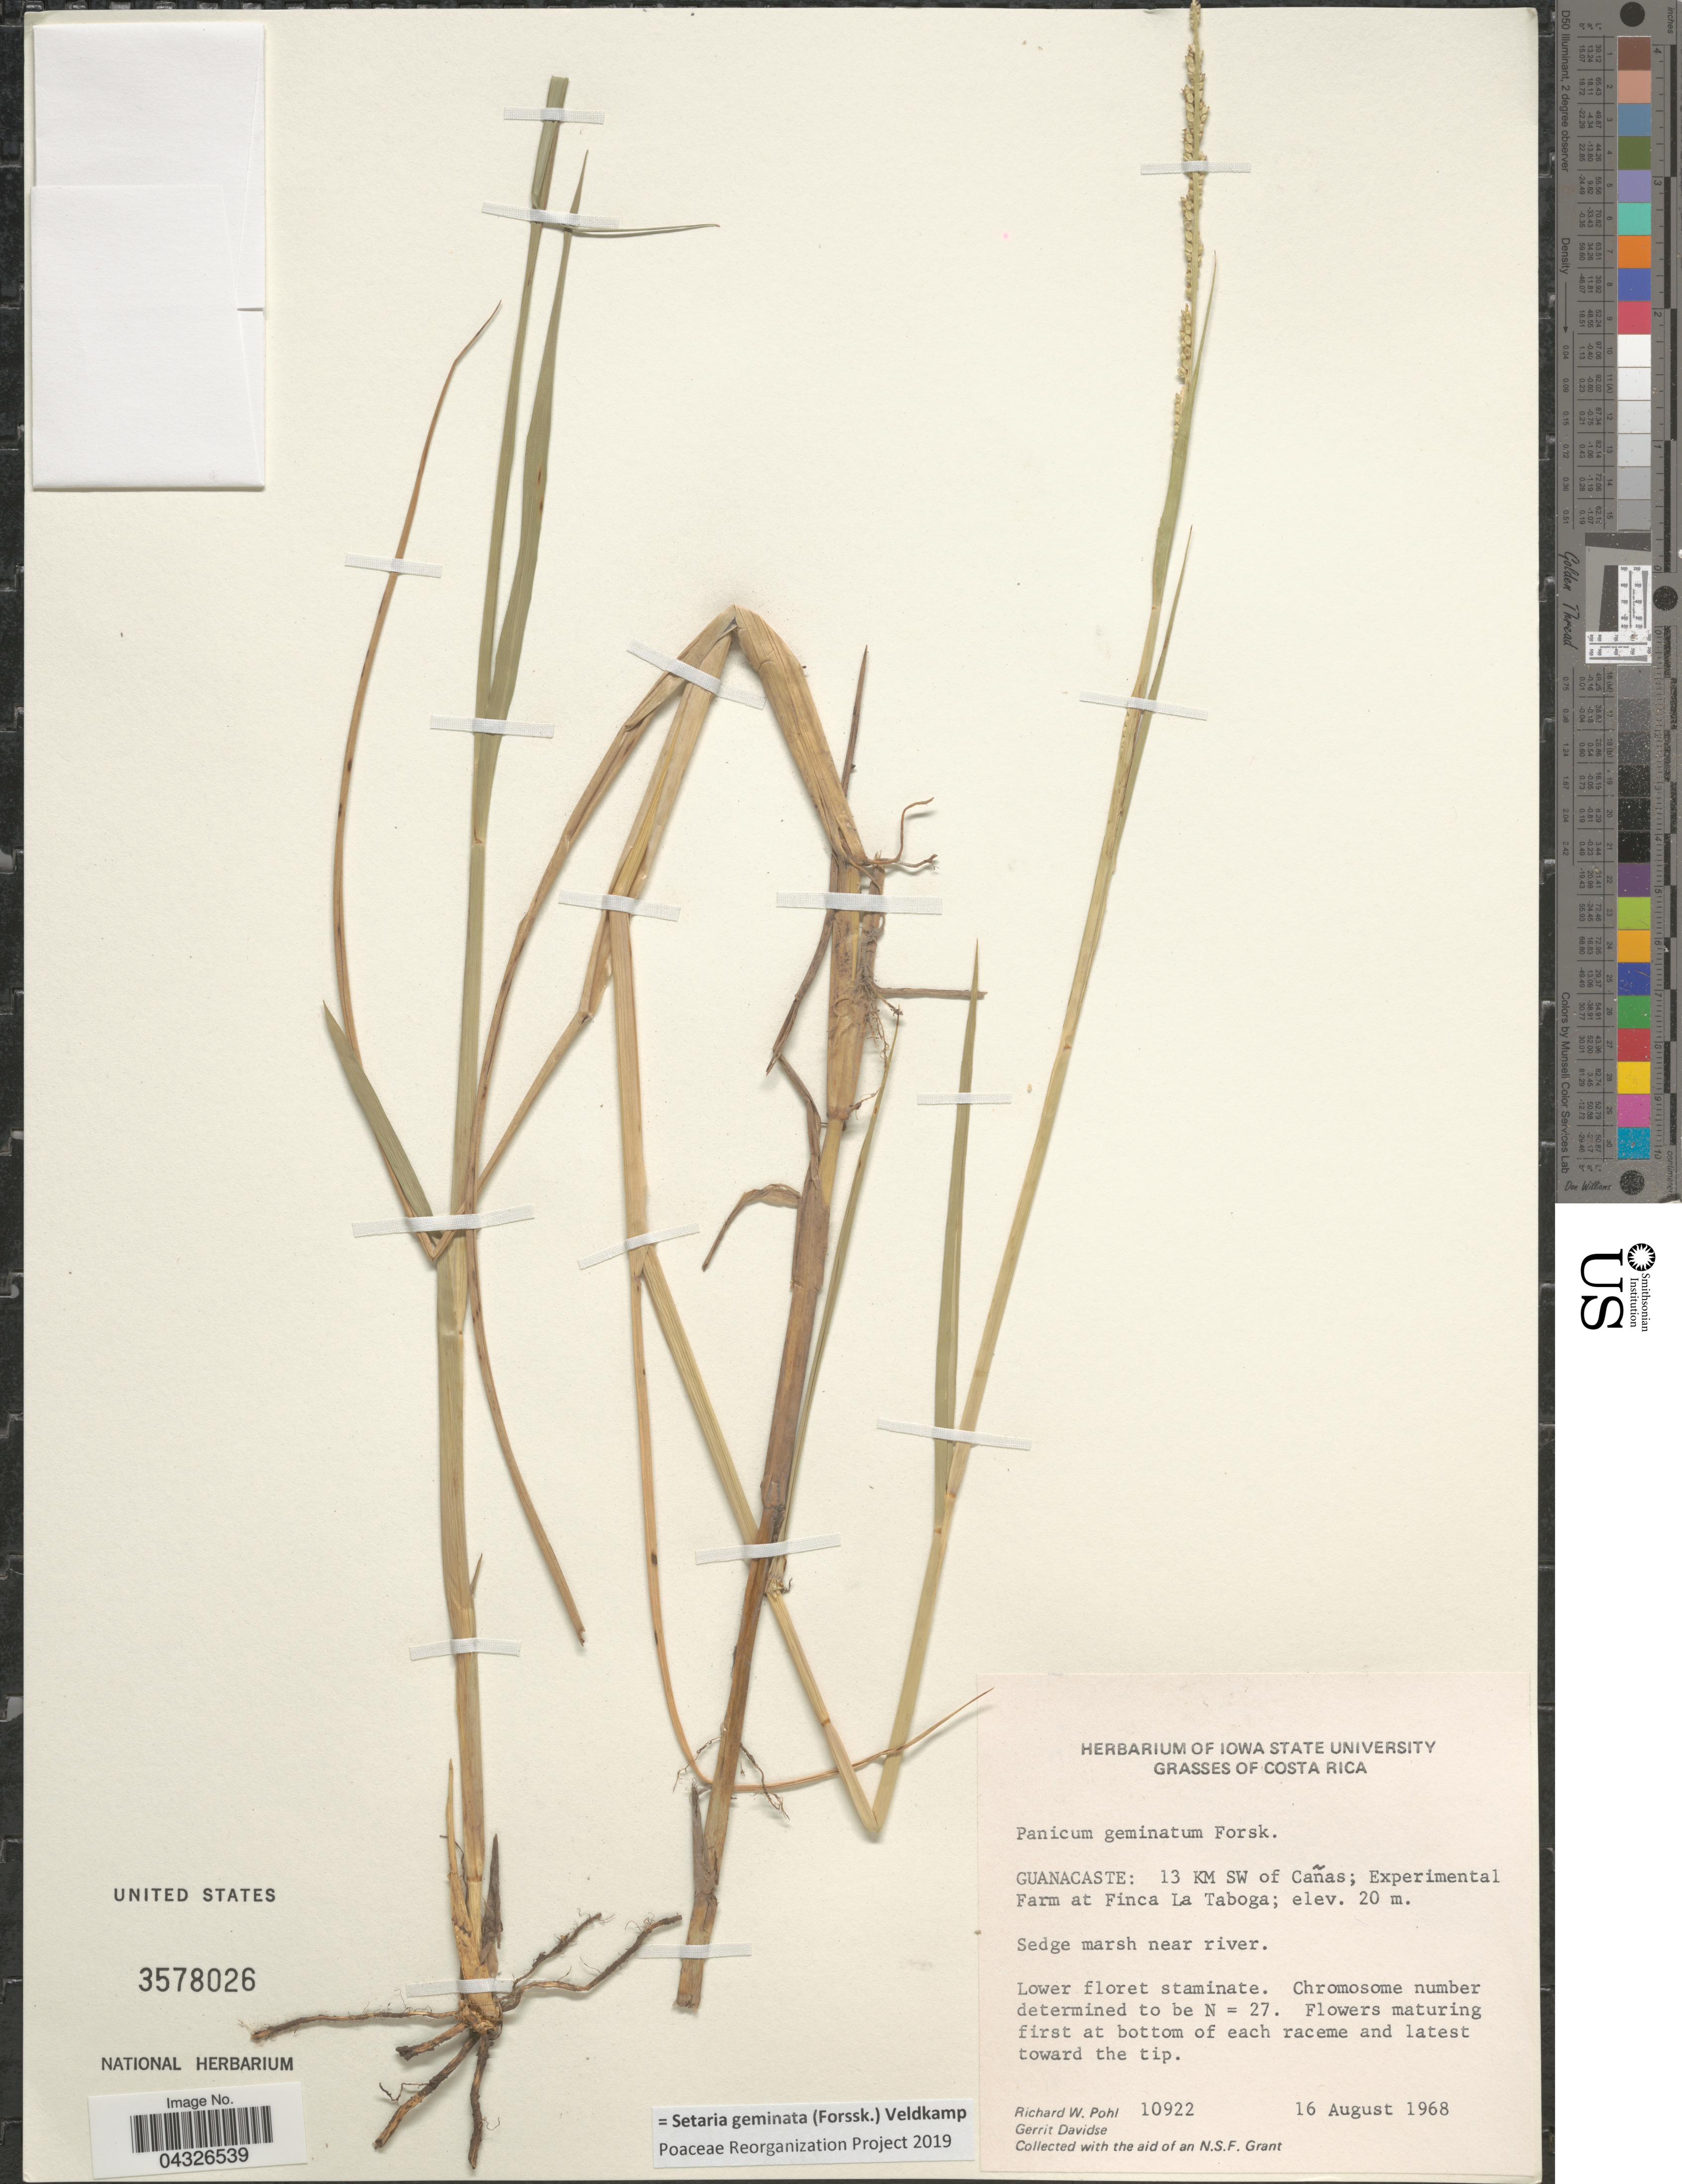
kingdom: Plantae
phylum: Tracheophyta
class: Liliopsida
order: Poales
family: Poaceae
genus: Setaria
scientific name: Setaria geminata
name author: (Forssk.) Veldkamp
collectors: R. W. Pohl & G. Davidse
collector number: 10922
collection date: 1968-08-16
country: Costa Rica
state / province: Guanacaste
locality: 13 KM SW of Cañas; Experimental Farm at Finca La Taboga; Sedge marsh near river.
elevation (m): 20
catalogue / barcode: US 3578026